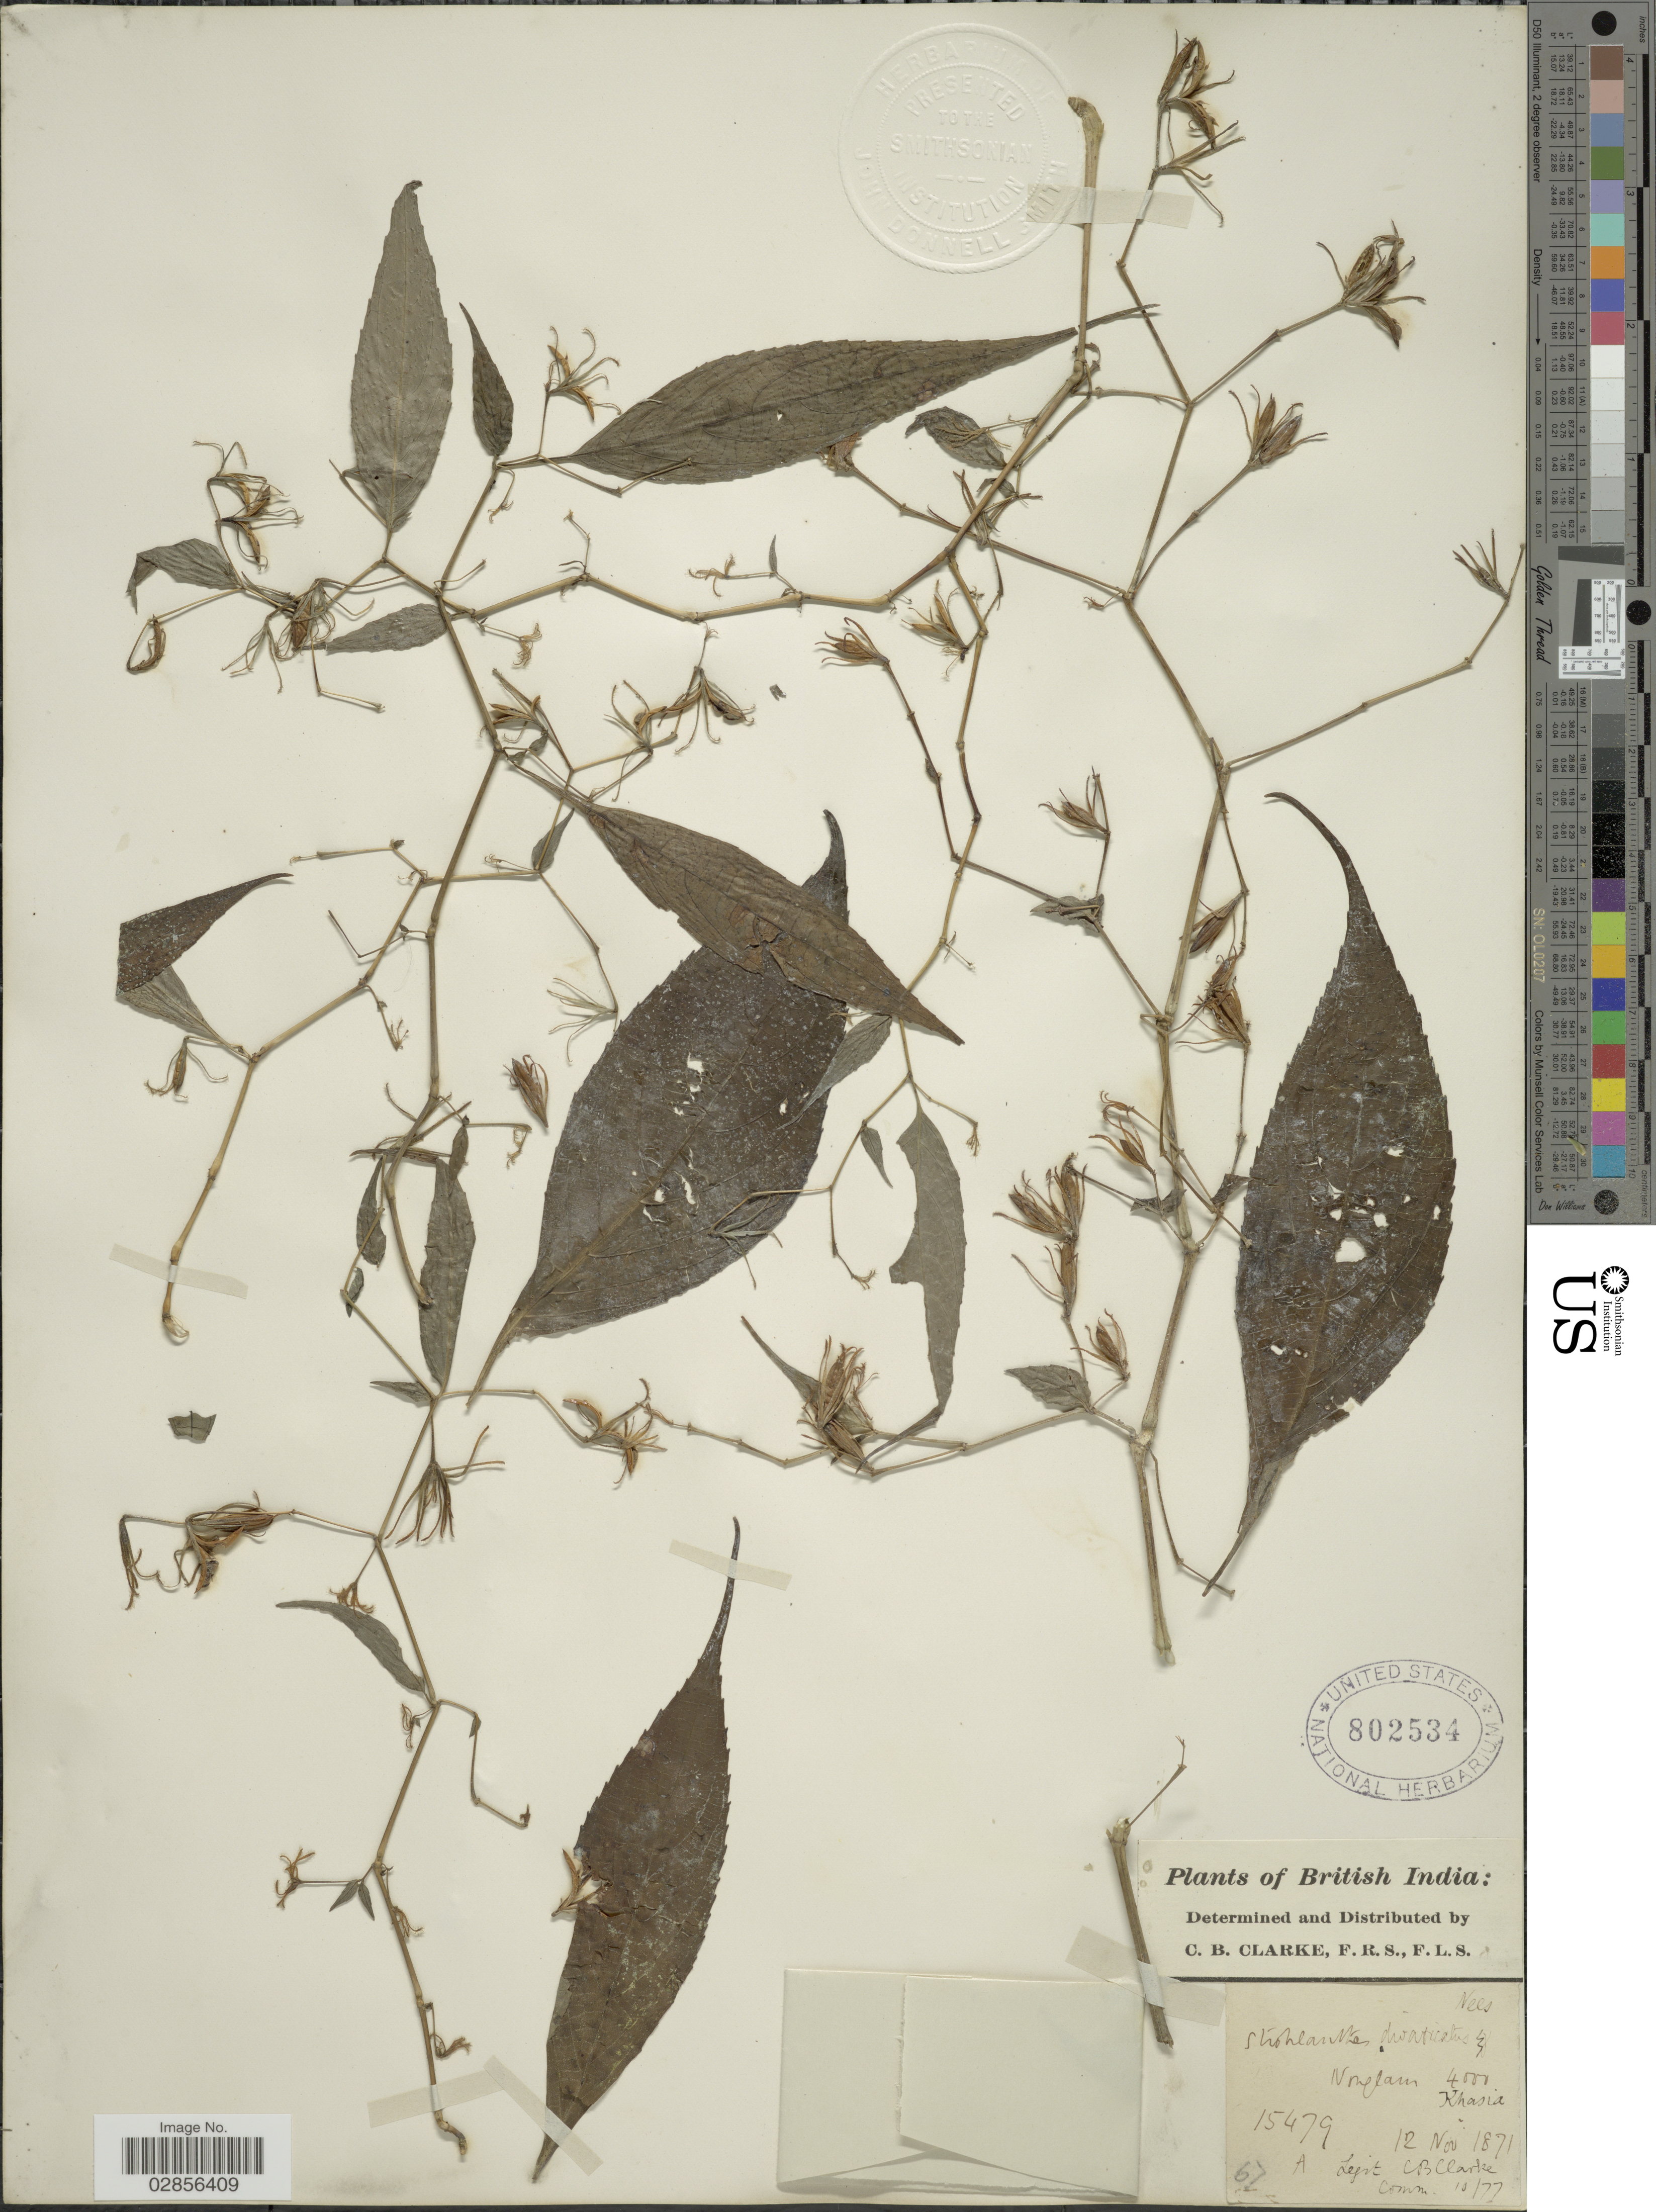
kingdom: Plantae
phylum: Tracheophyta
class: Magnoliopsida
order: Lamiales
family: Acanthaceae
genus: Strobilanthes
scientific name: Strobilanthes divaricatus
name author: T. Anderson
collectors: C. B. Clarke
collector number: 15479A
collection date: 1871-11-12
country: India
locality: British India. Nonglam. Khasia.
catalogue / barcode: US 802534